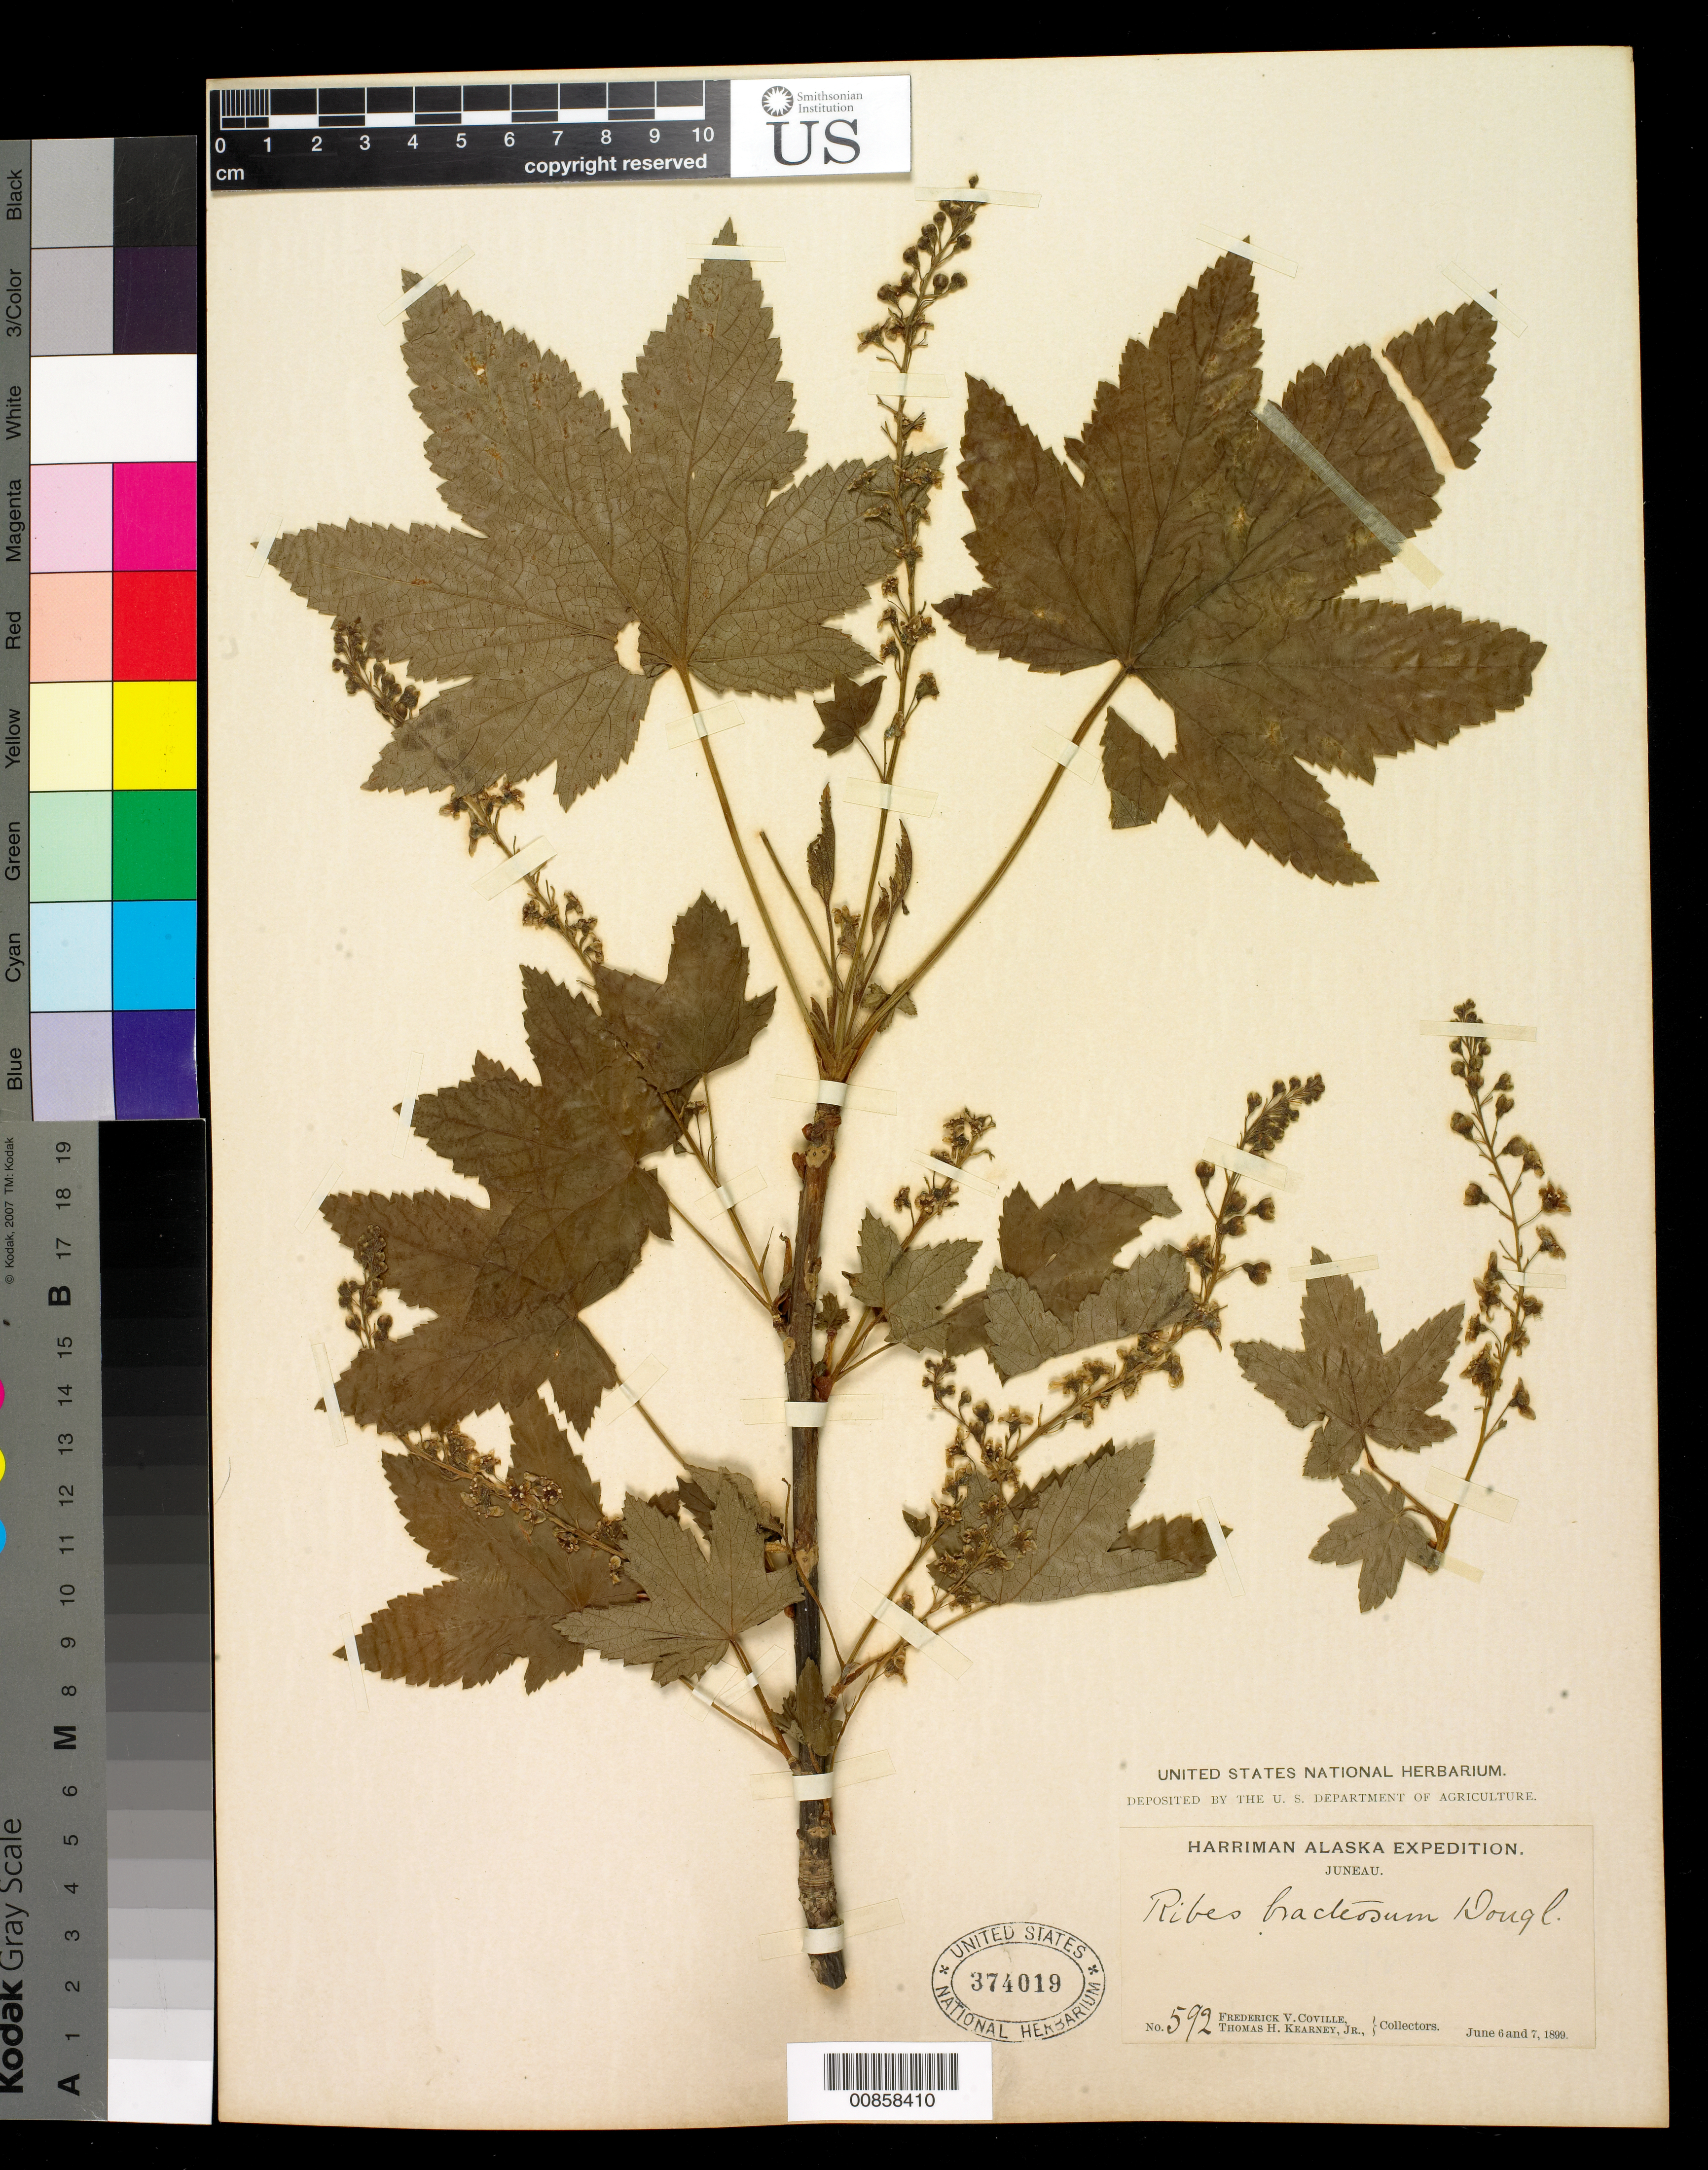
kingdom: Plantae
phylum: Tracheophyta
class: Magnoliopsida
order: Saxifragales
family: Grossulariaceae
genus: Ribes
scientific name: Ribes bracteosum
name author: Douglas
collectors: F. V. Coville & T. H. Kearney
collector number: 592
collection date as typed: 06 Jun 1899 to 07 Jun 1899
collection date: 1899-06-06/1899-06-07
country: United States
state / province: Alaska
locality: Juneau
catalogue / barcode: US 374019